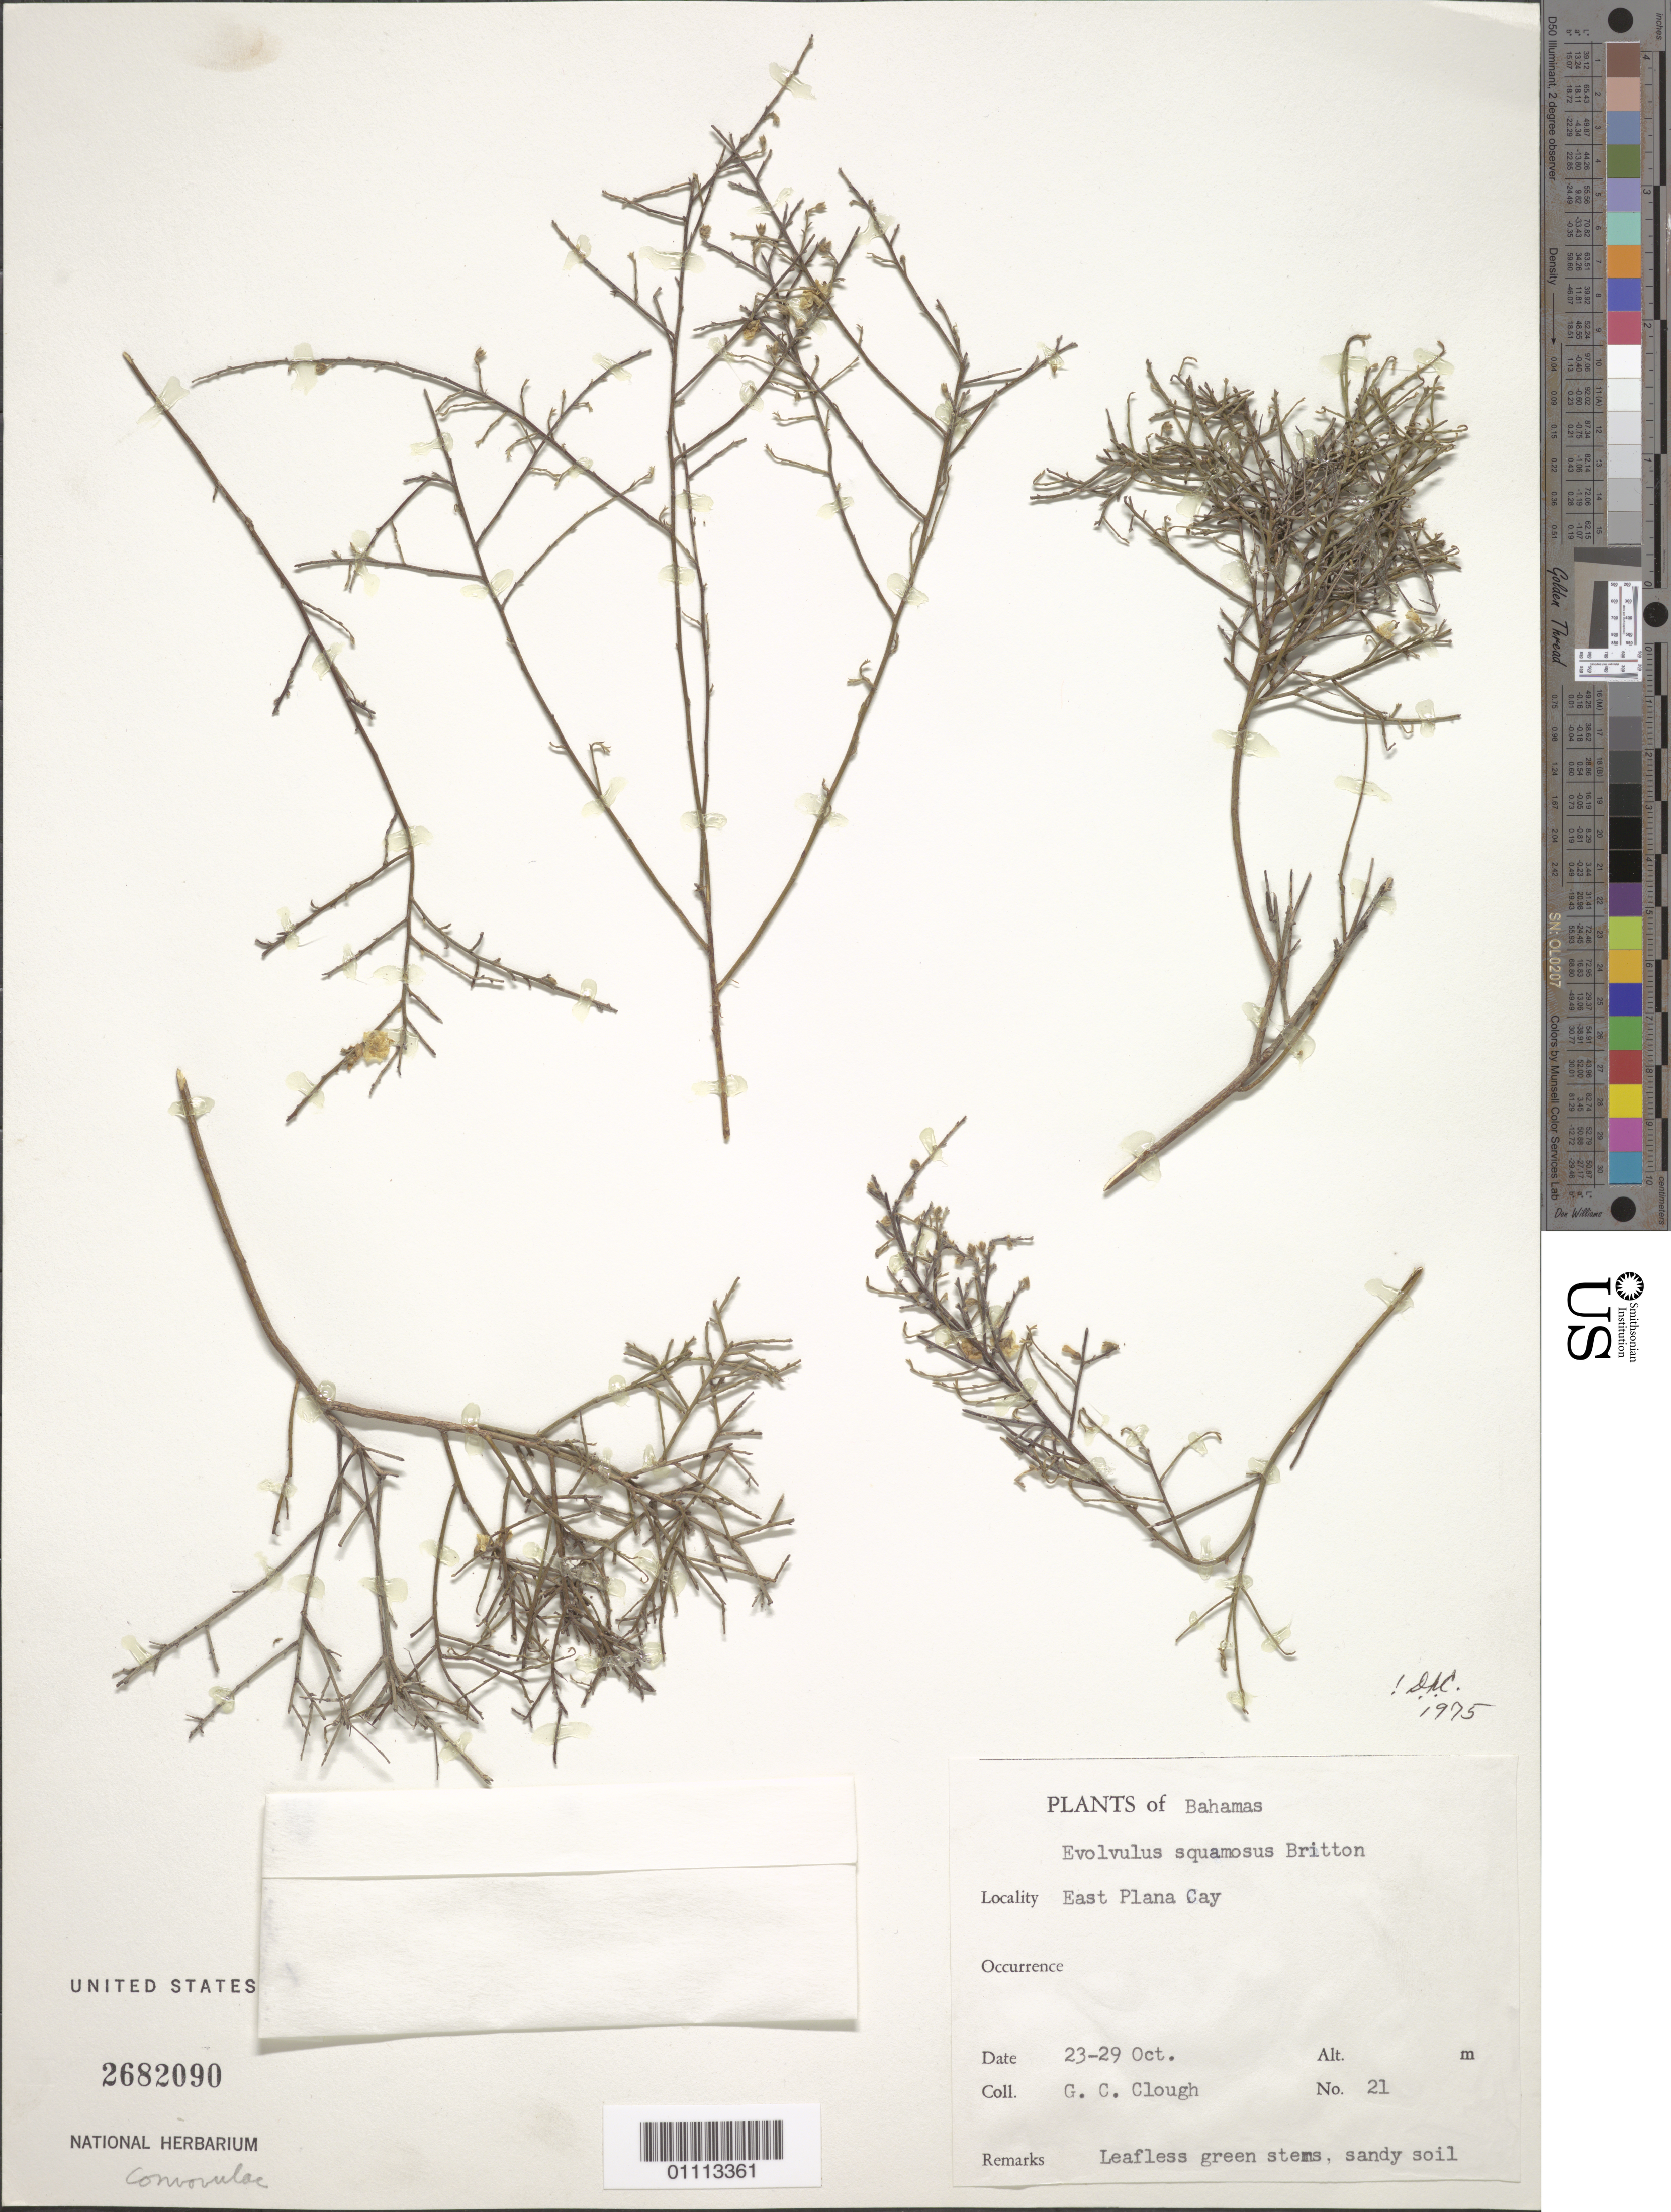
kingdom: Plantae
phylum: Tracheophyta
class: Magnoliopsida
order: Solanales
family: Convolvulaceae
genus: Evolvulus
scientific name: Evolvulus squamosus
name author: Britton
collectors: G. Clough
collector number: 21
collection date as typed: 23 Oct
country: Bahamas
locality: East Plana Cay.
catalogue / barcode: US 2682090